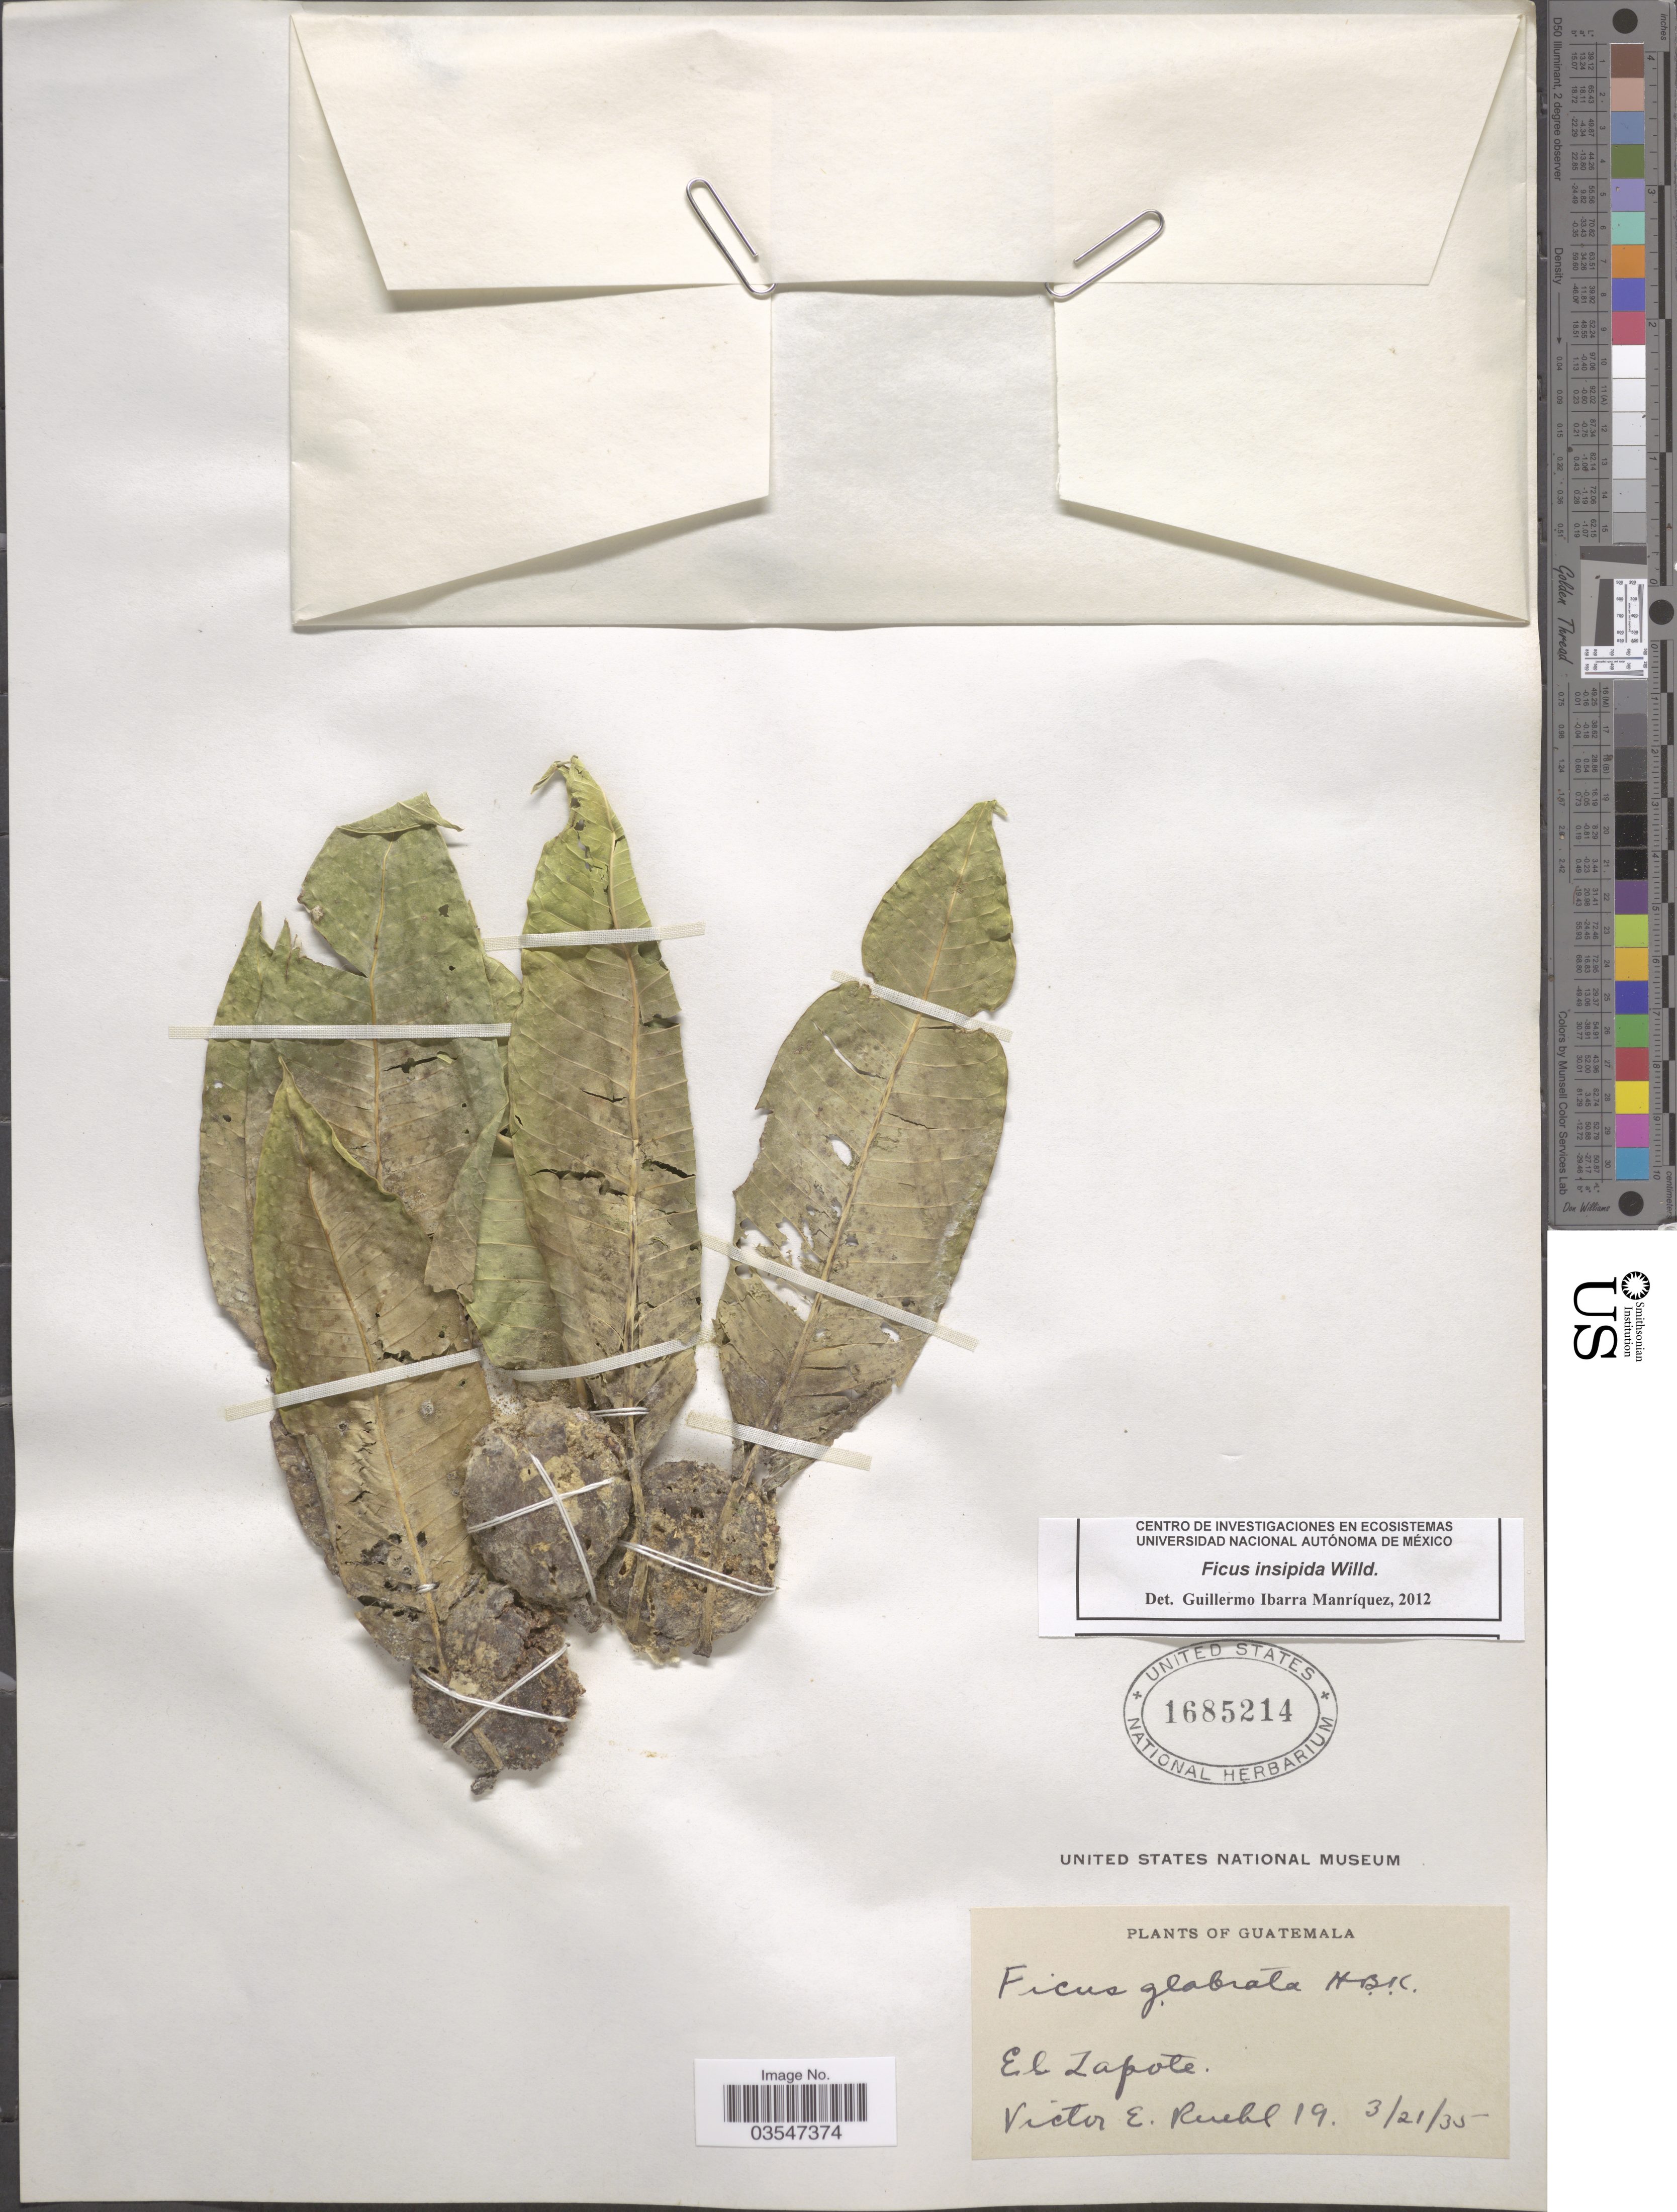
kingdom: Plantae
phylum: Tracheophyta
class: Magnoliopsida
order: Rosales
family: Moraceae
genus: Ficus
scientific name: Ficus insipida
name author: Willd.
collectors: V. Ruehl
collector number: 19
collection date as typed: Transcribed d/m/y: 21/3/35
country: Guatemala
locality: El Zapote.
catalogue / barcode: US 1685214